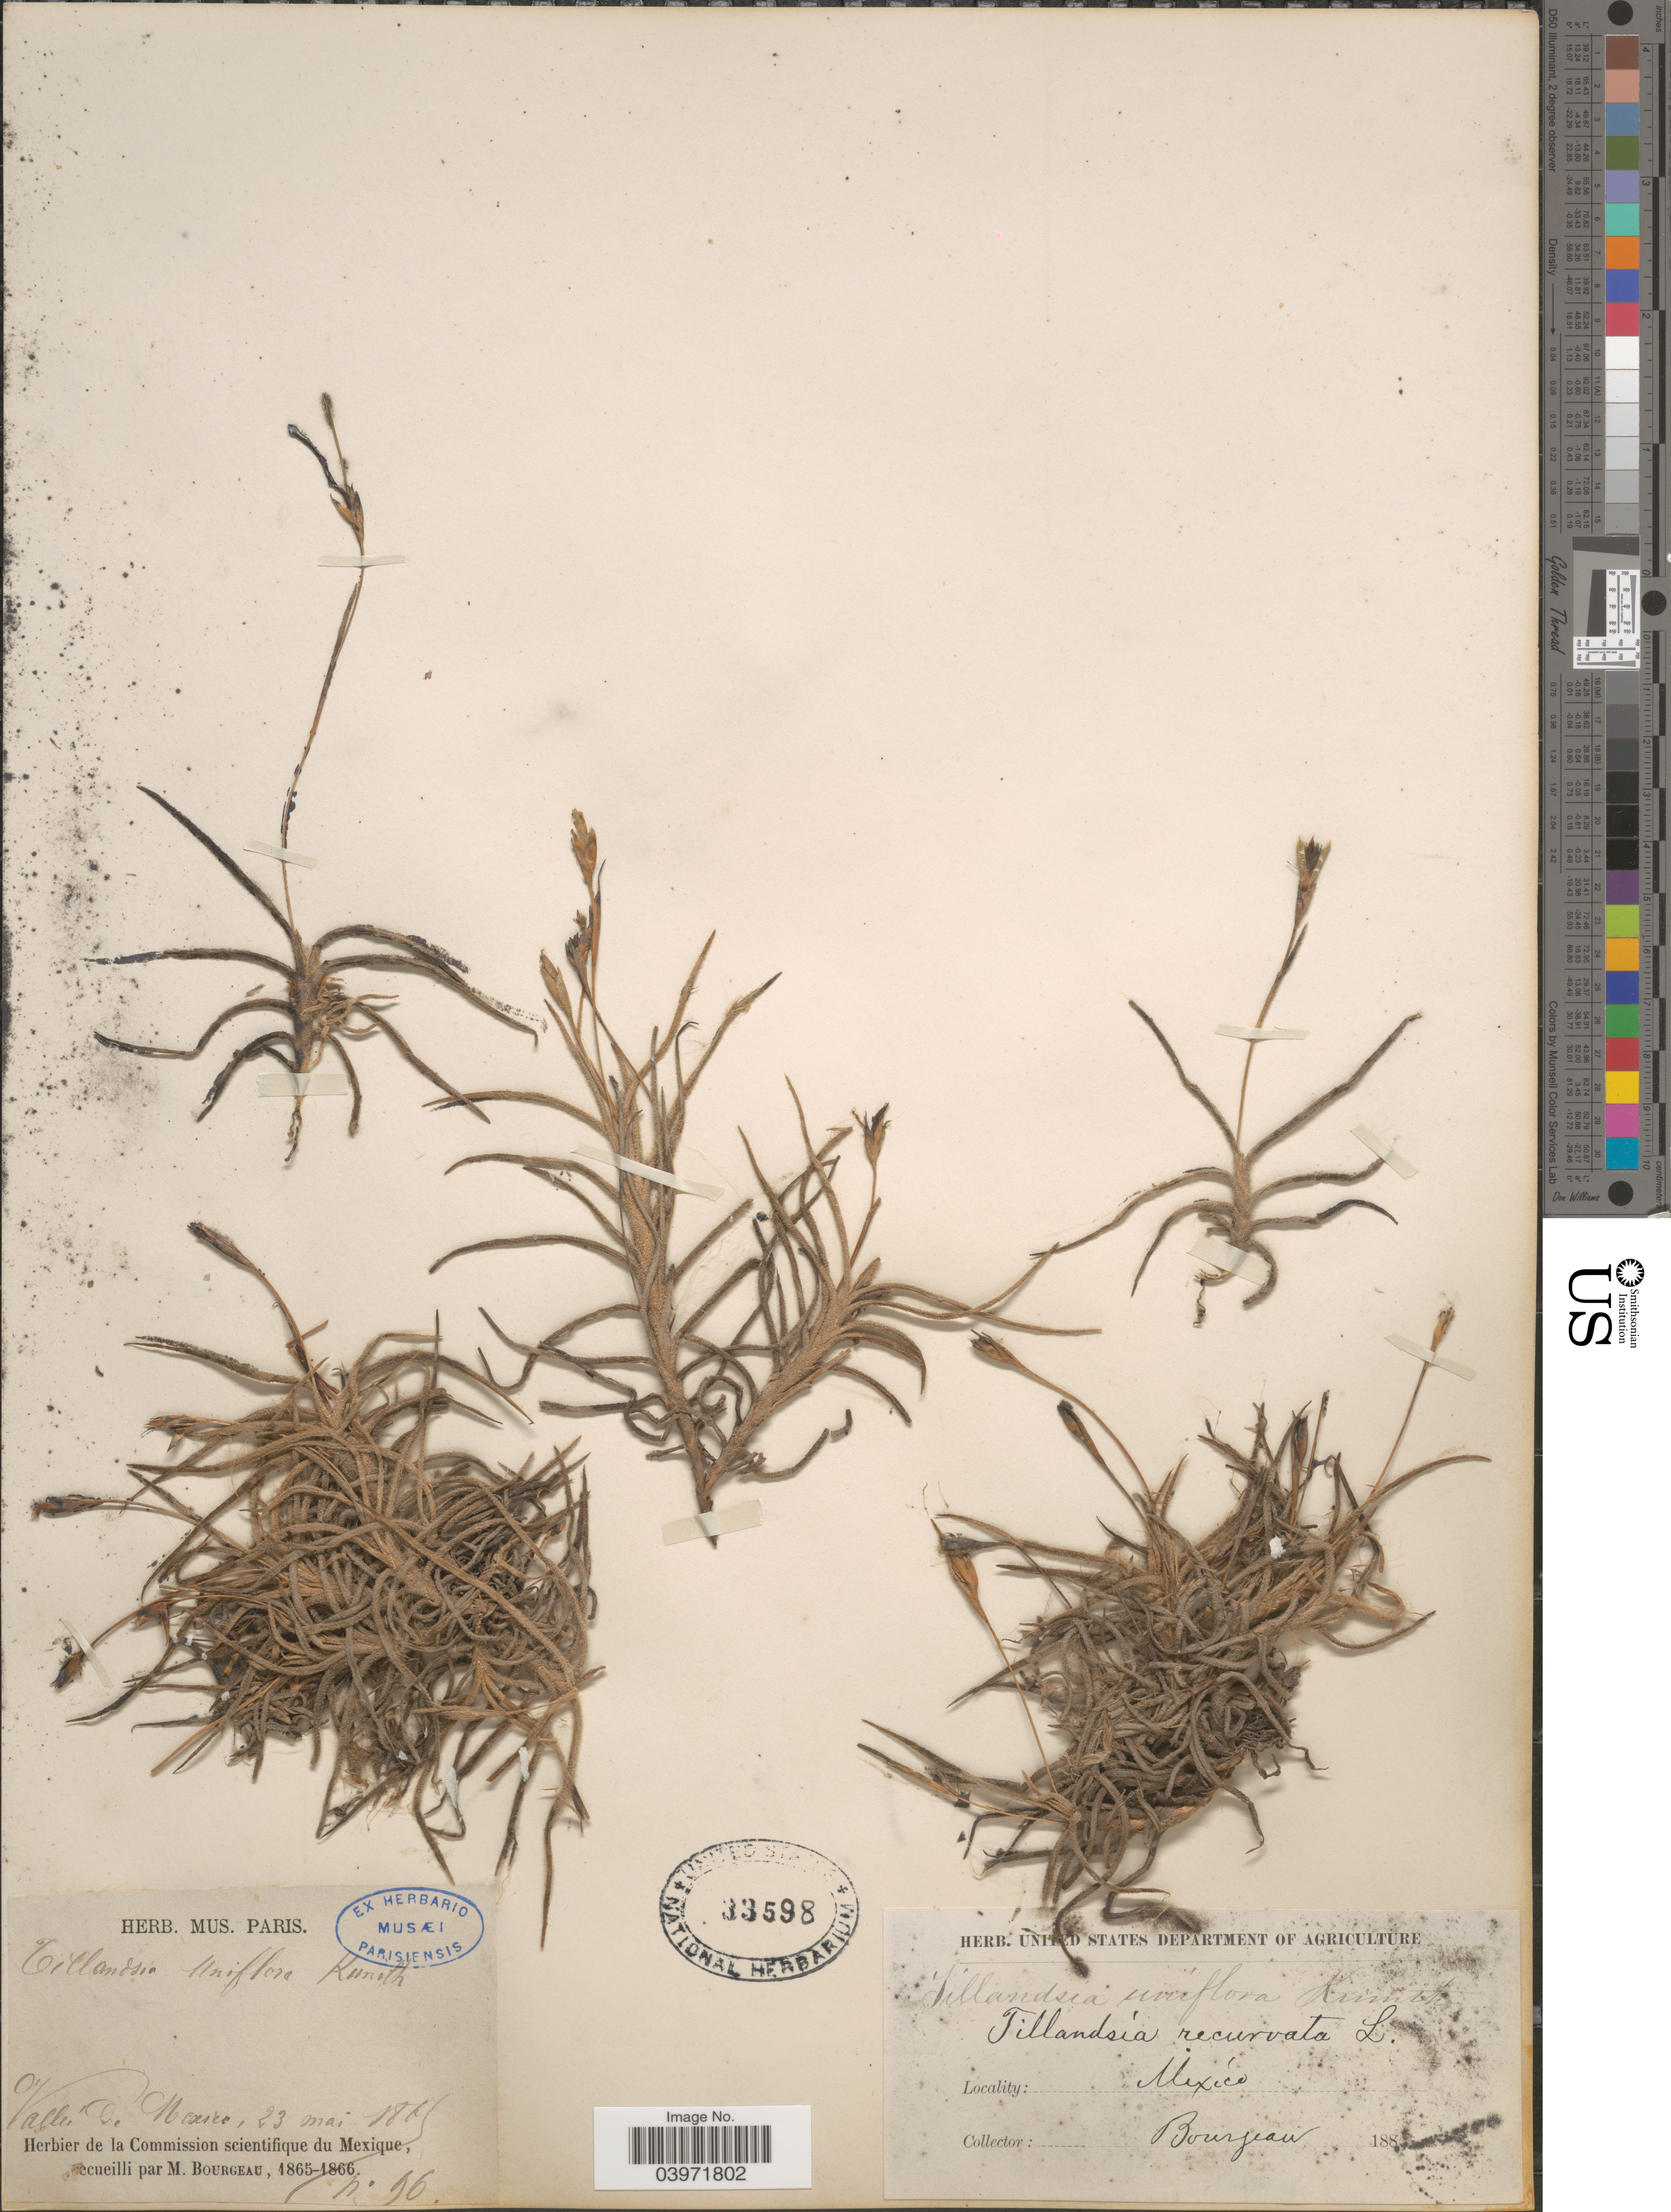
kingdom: Plantae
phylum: Tracheophyta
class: Liliopsida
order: Poales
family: Bromeliaceae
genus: Tillandsia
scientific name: Tillandsia recurvata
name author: L.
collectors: M. Bourgeau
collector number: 96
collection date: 1865-05-23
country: Mexico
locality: Valle de Mexico.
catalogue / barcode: US 33598